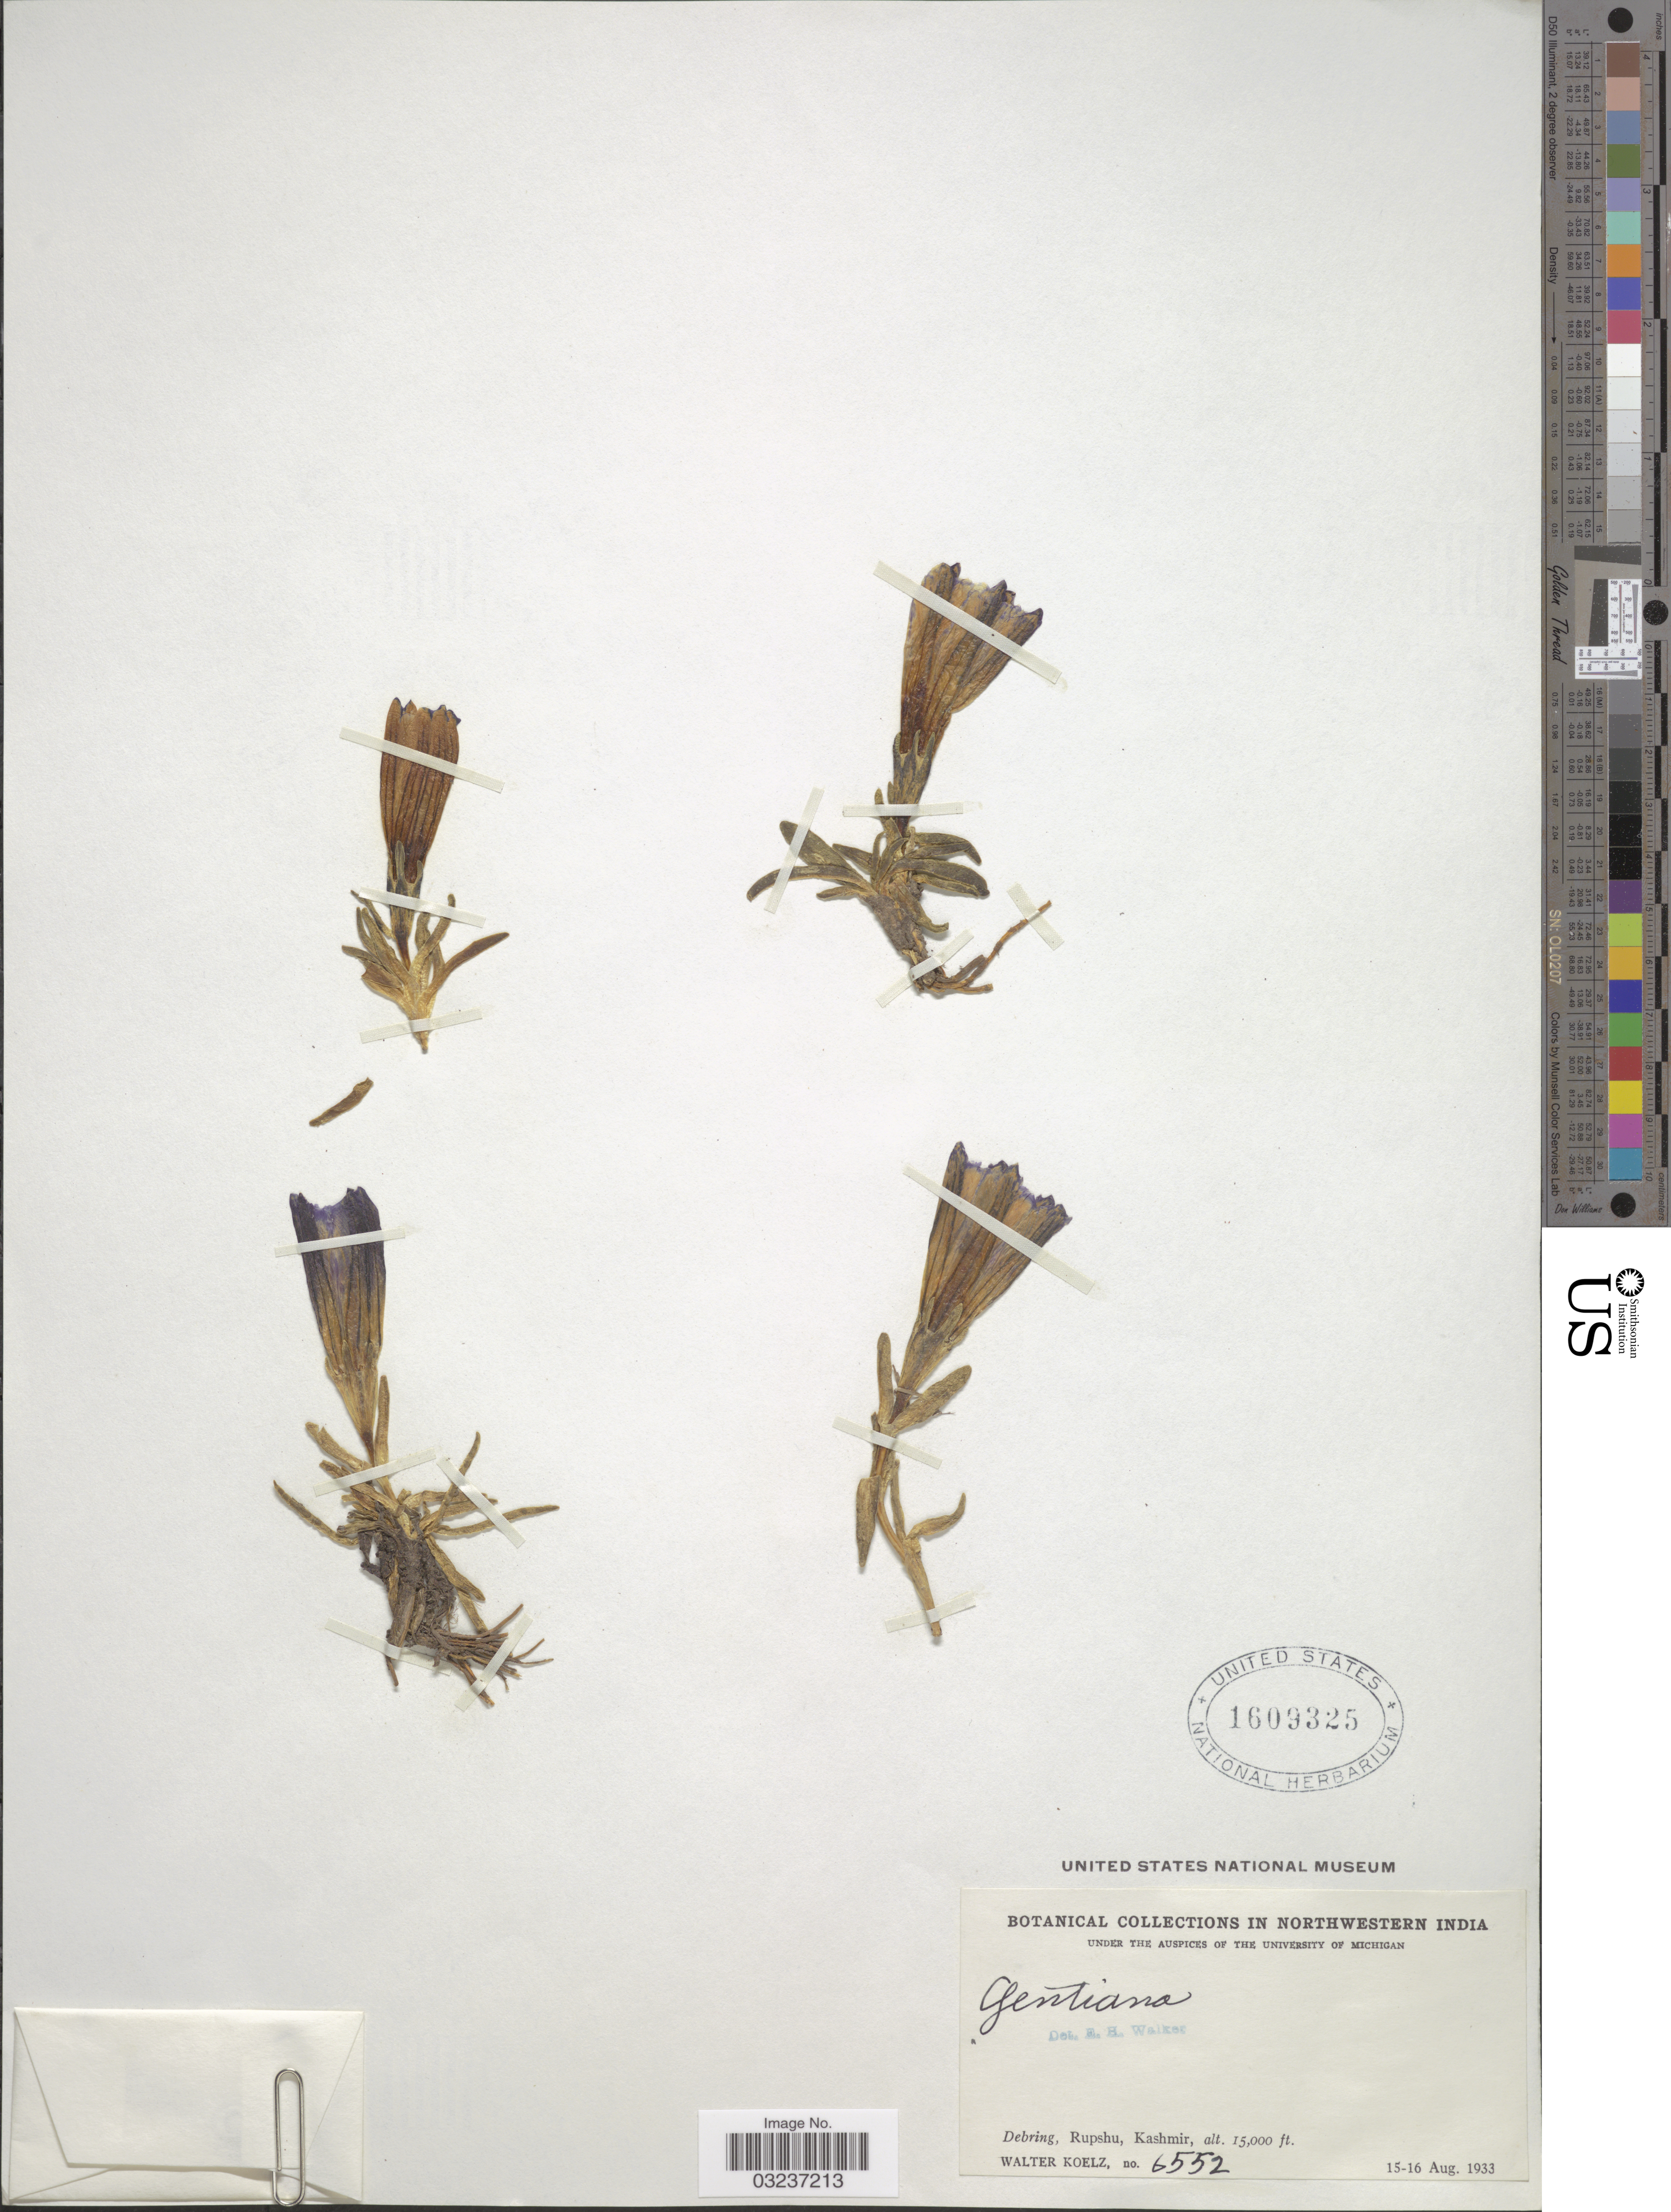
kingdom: Plantae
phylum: Tracheophyta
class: Magnoliopsida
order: Gentianales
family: Gentianaceae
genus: Gentiana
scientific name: Gentiana sp.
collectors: W. N. Koelz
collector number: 6552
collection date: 1933-08-15/1933-08-16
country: India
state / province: Jammu and Kashmir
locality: Northwestern India. Debring, Rupshu, Kashmir.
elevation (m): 4572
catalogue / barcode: US 1609325